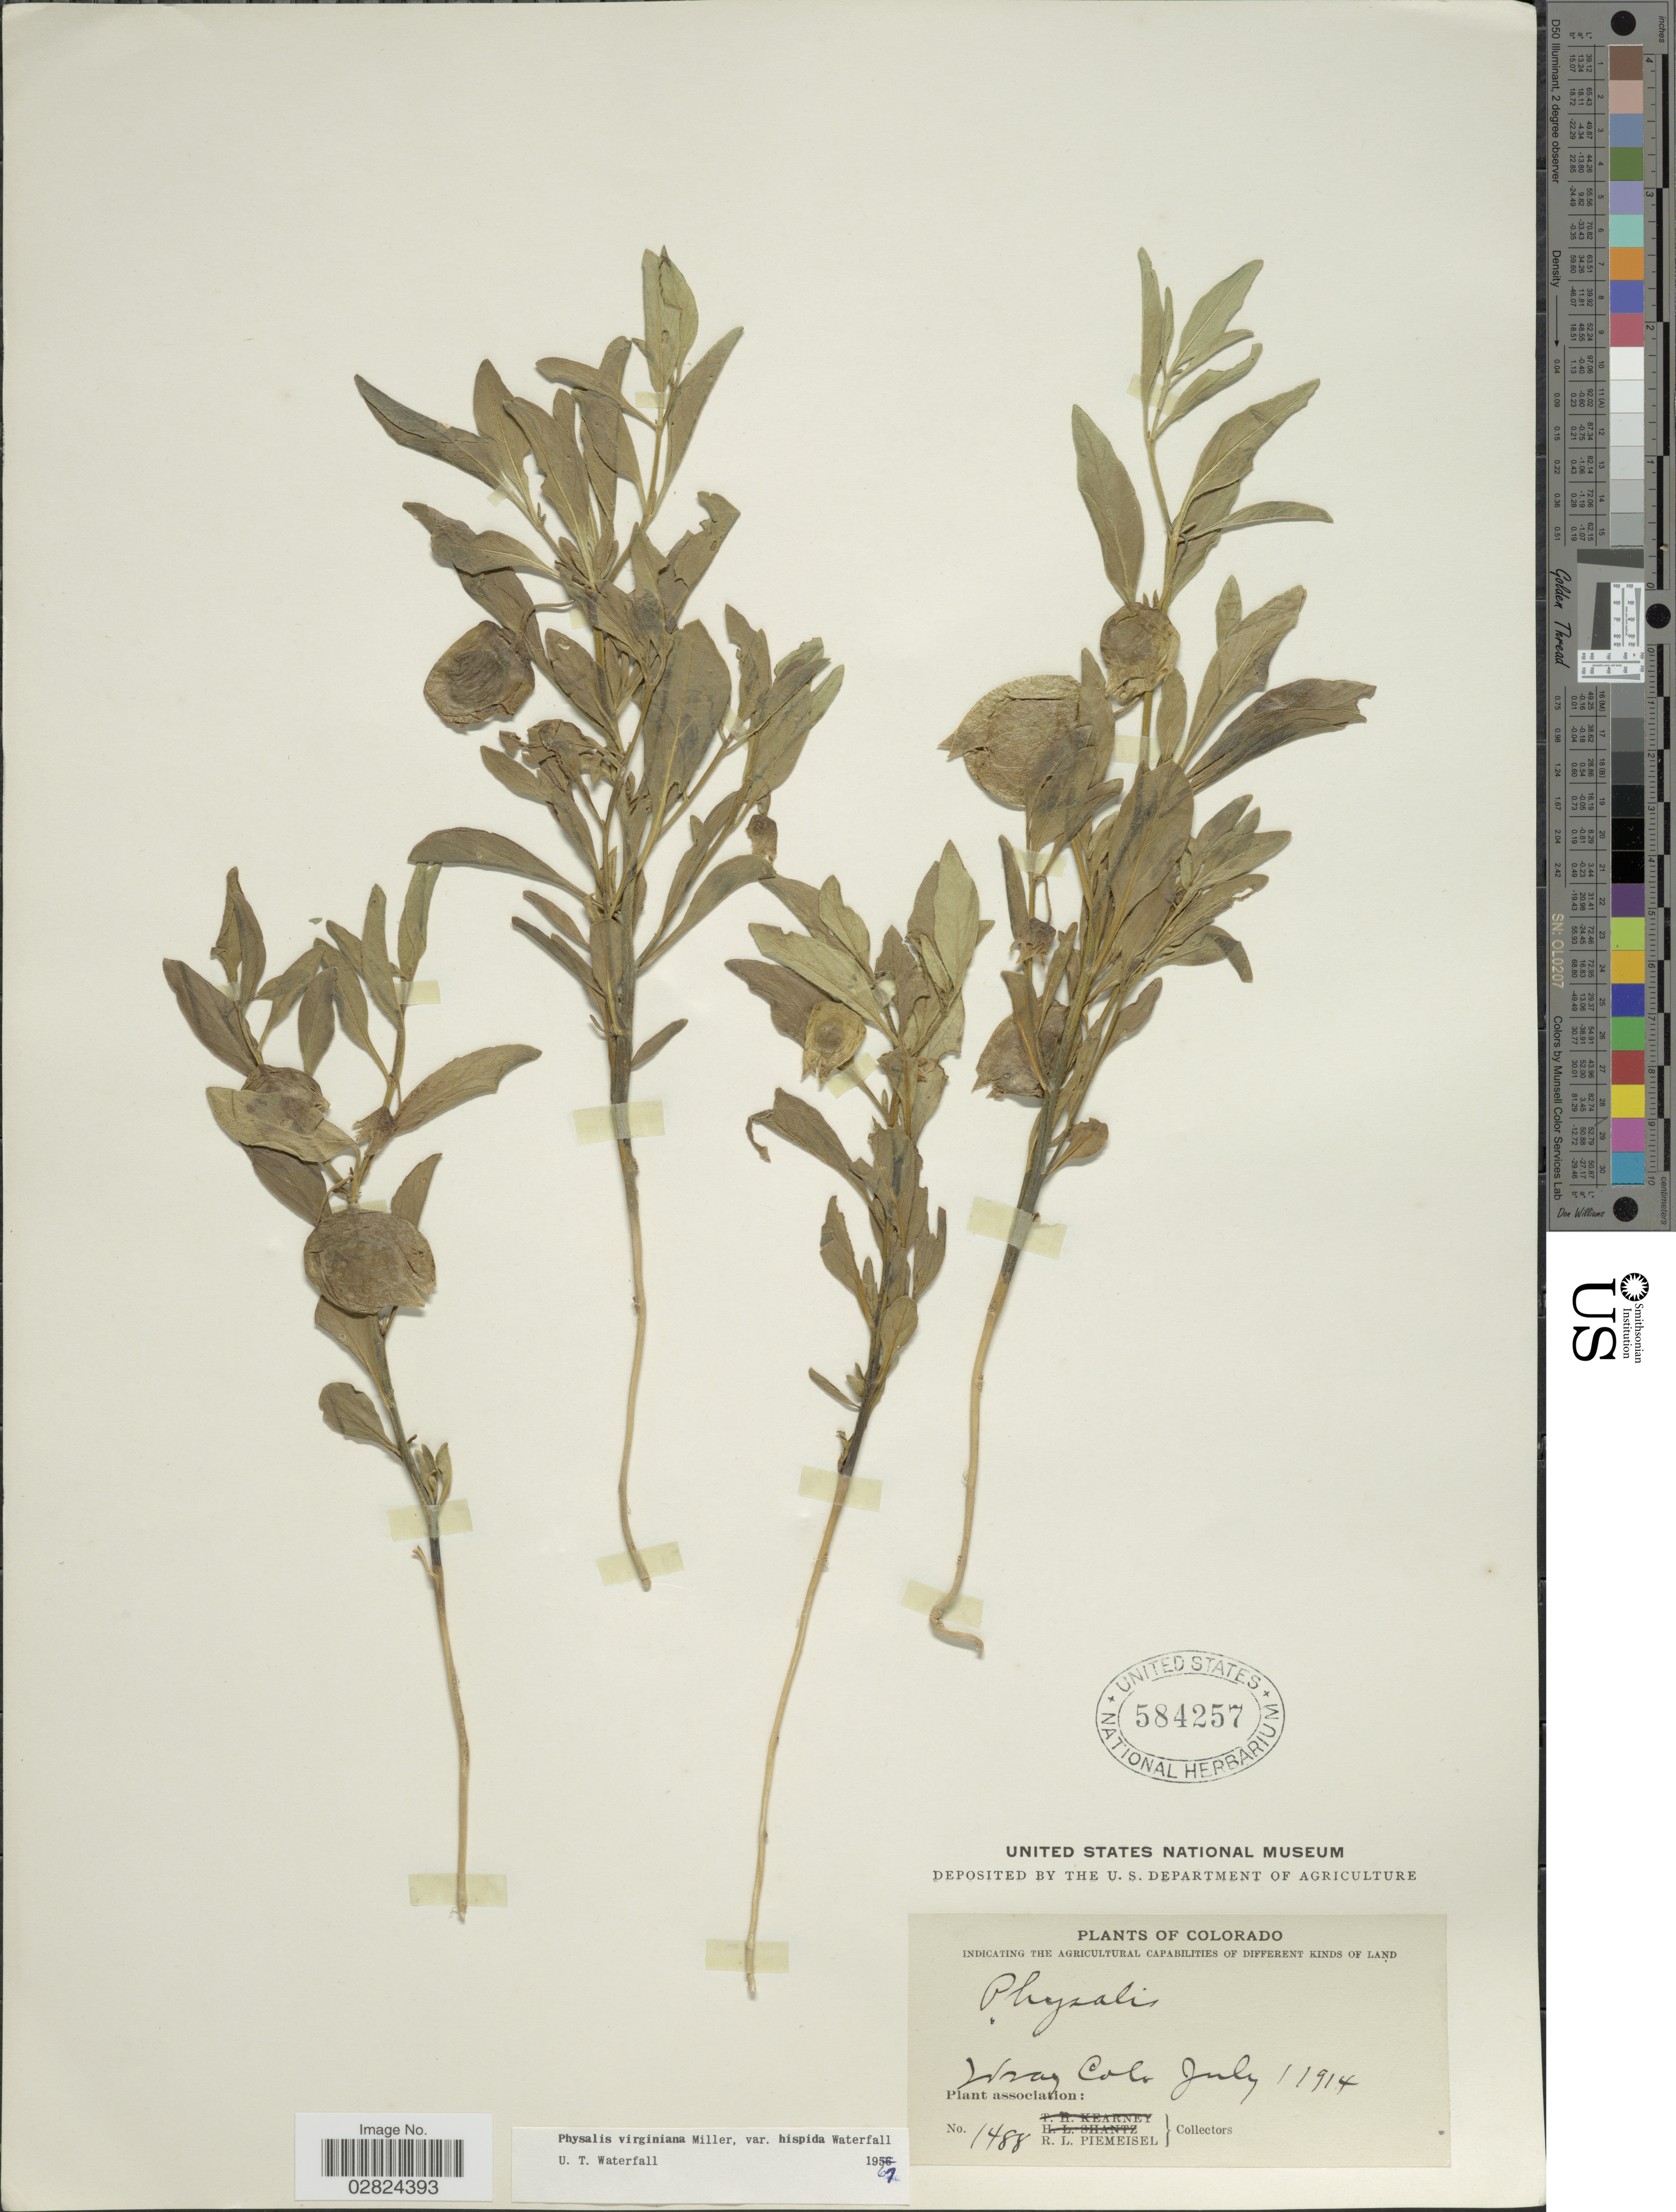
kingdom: Plantae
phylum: Tracheophyta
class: Magnoliopsida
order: Solanales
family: Solanaceae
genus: Physalis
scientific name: Physalis virginiana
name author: Mill.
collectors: R. L. Piemeisel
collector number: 1488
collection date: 1914-07-01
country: United States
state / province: Colorado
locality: Wray Colo.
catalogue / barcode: US 584257